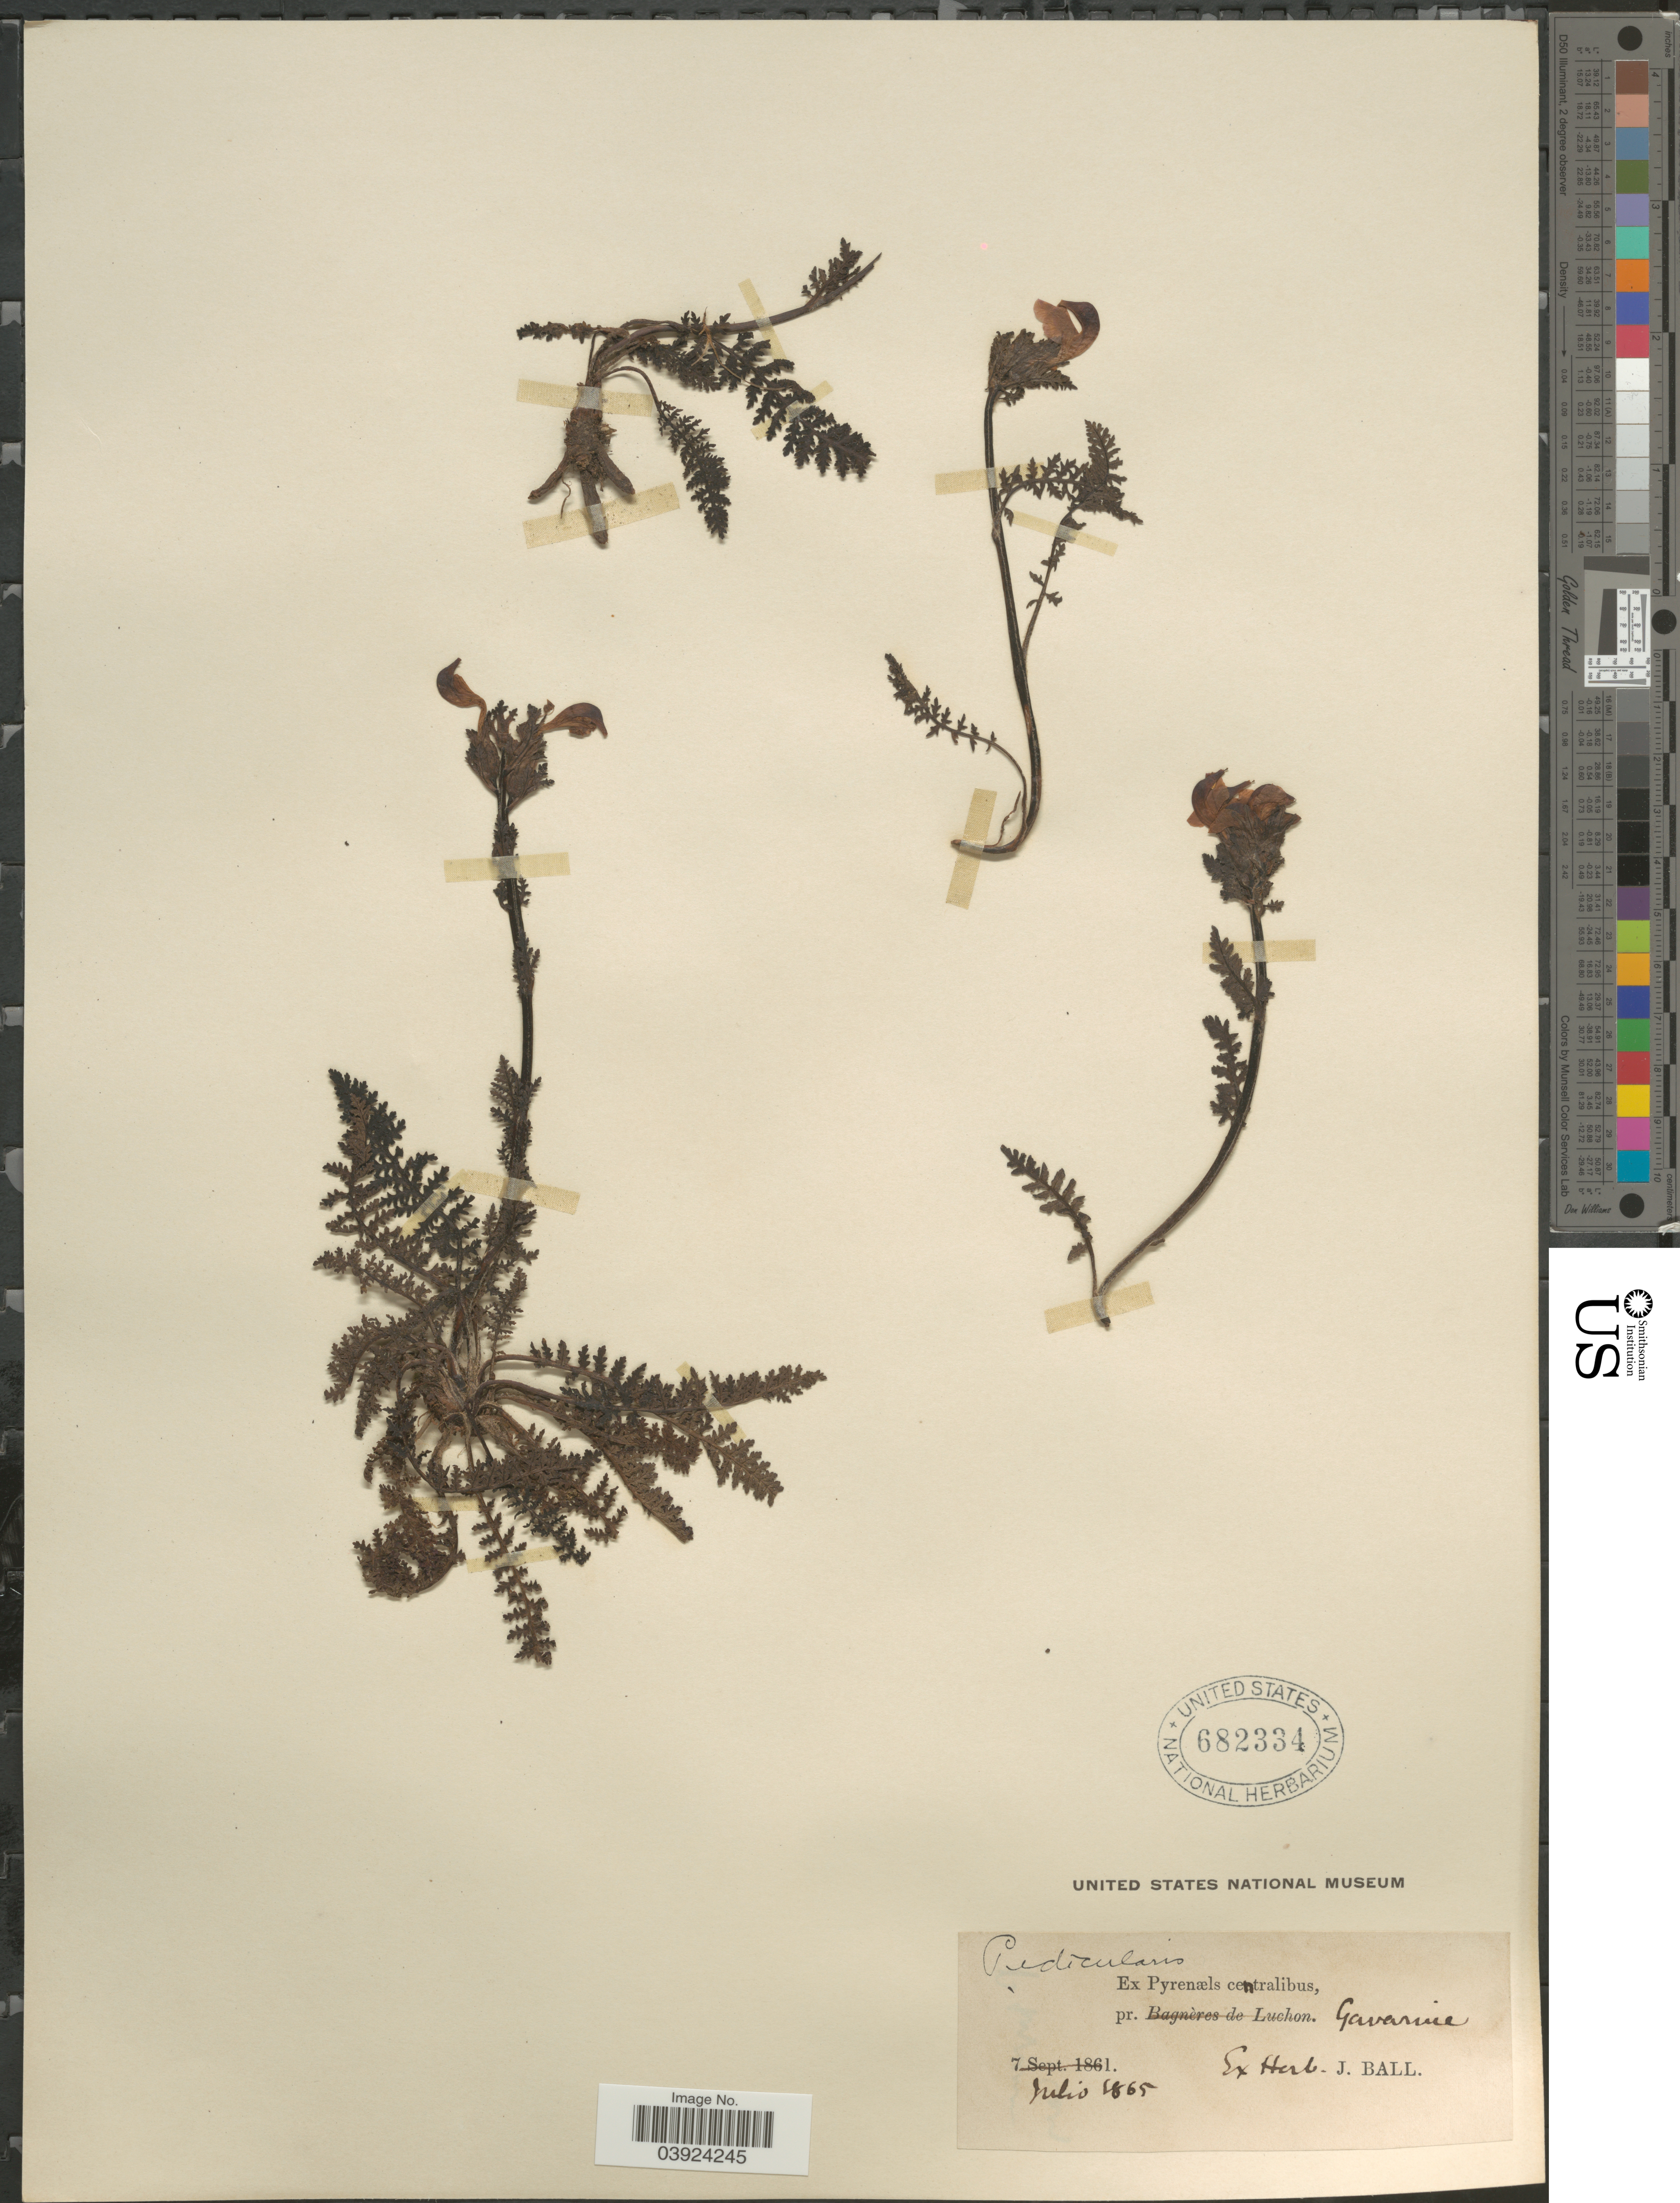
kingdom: Plantae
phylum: Tracheophyta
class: Magnoliopsida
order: Lamiales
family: Orobanchaceae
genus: Pedicularis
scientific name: Pedicularis sp.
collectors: ex herb. John Ball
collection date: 1865-07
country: France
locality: Ex Pyrenæls centralibus, pr. Gavarnie.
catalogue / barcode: US 682334